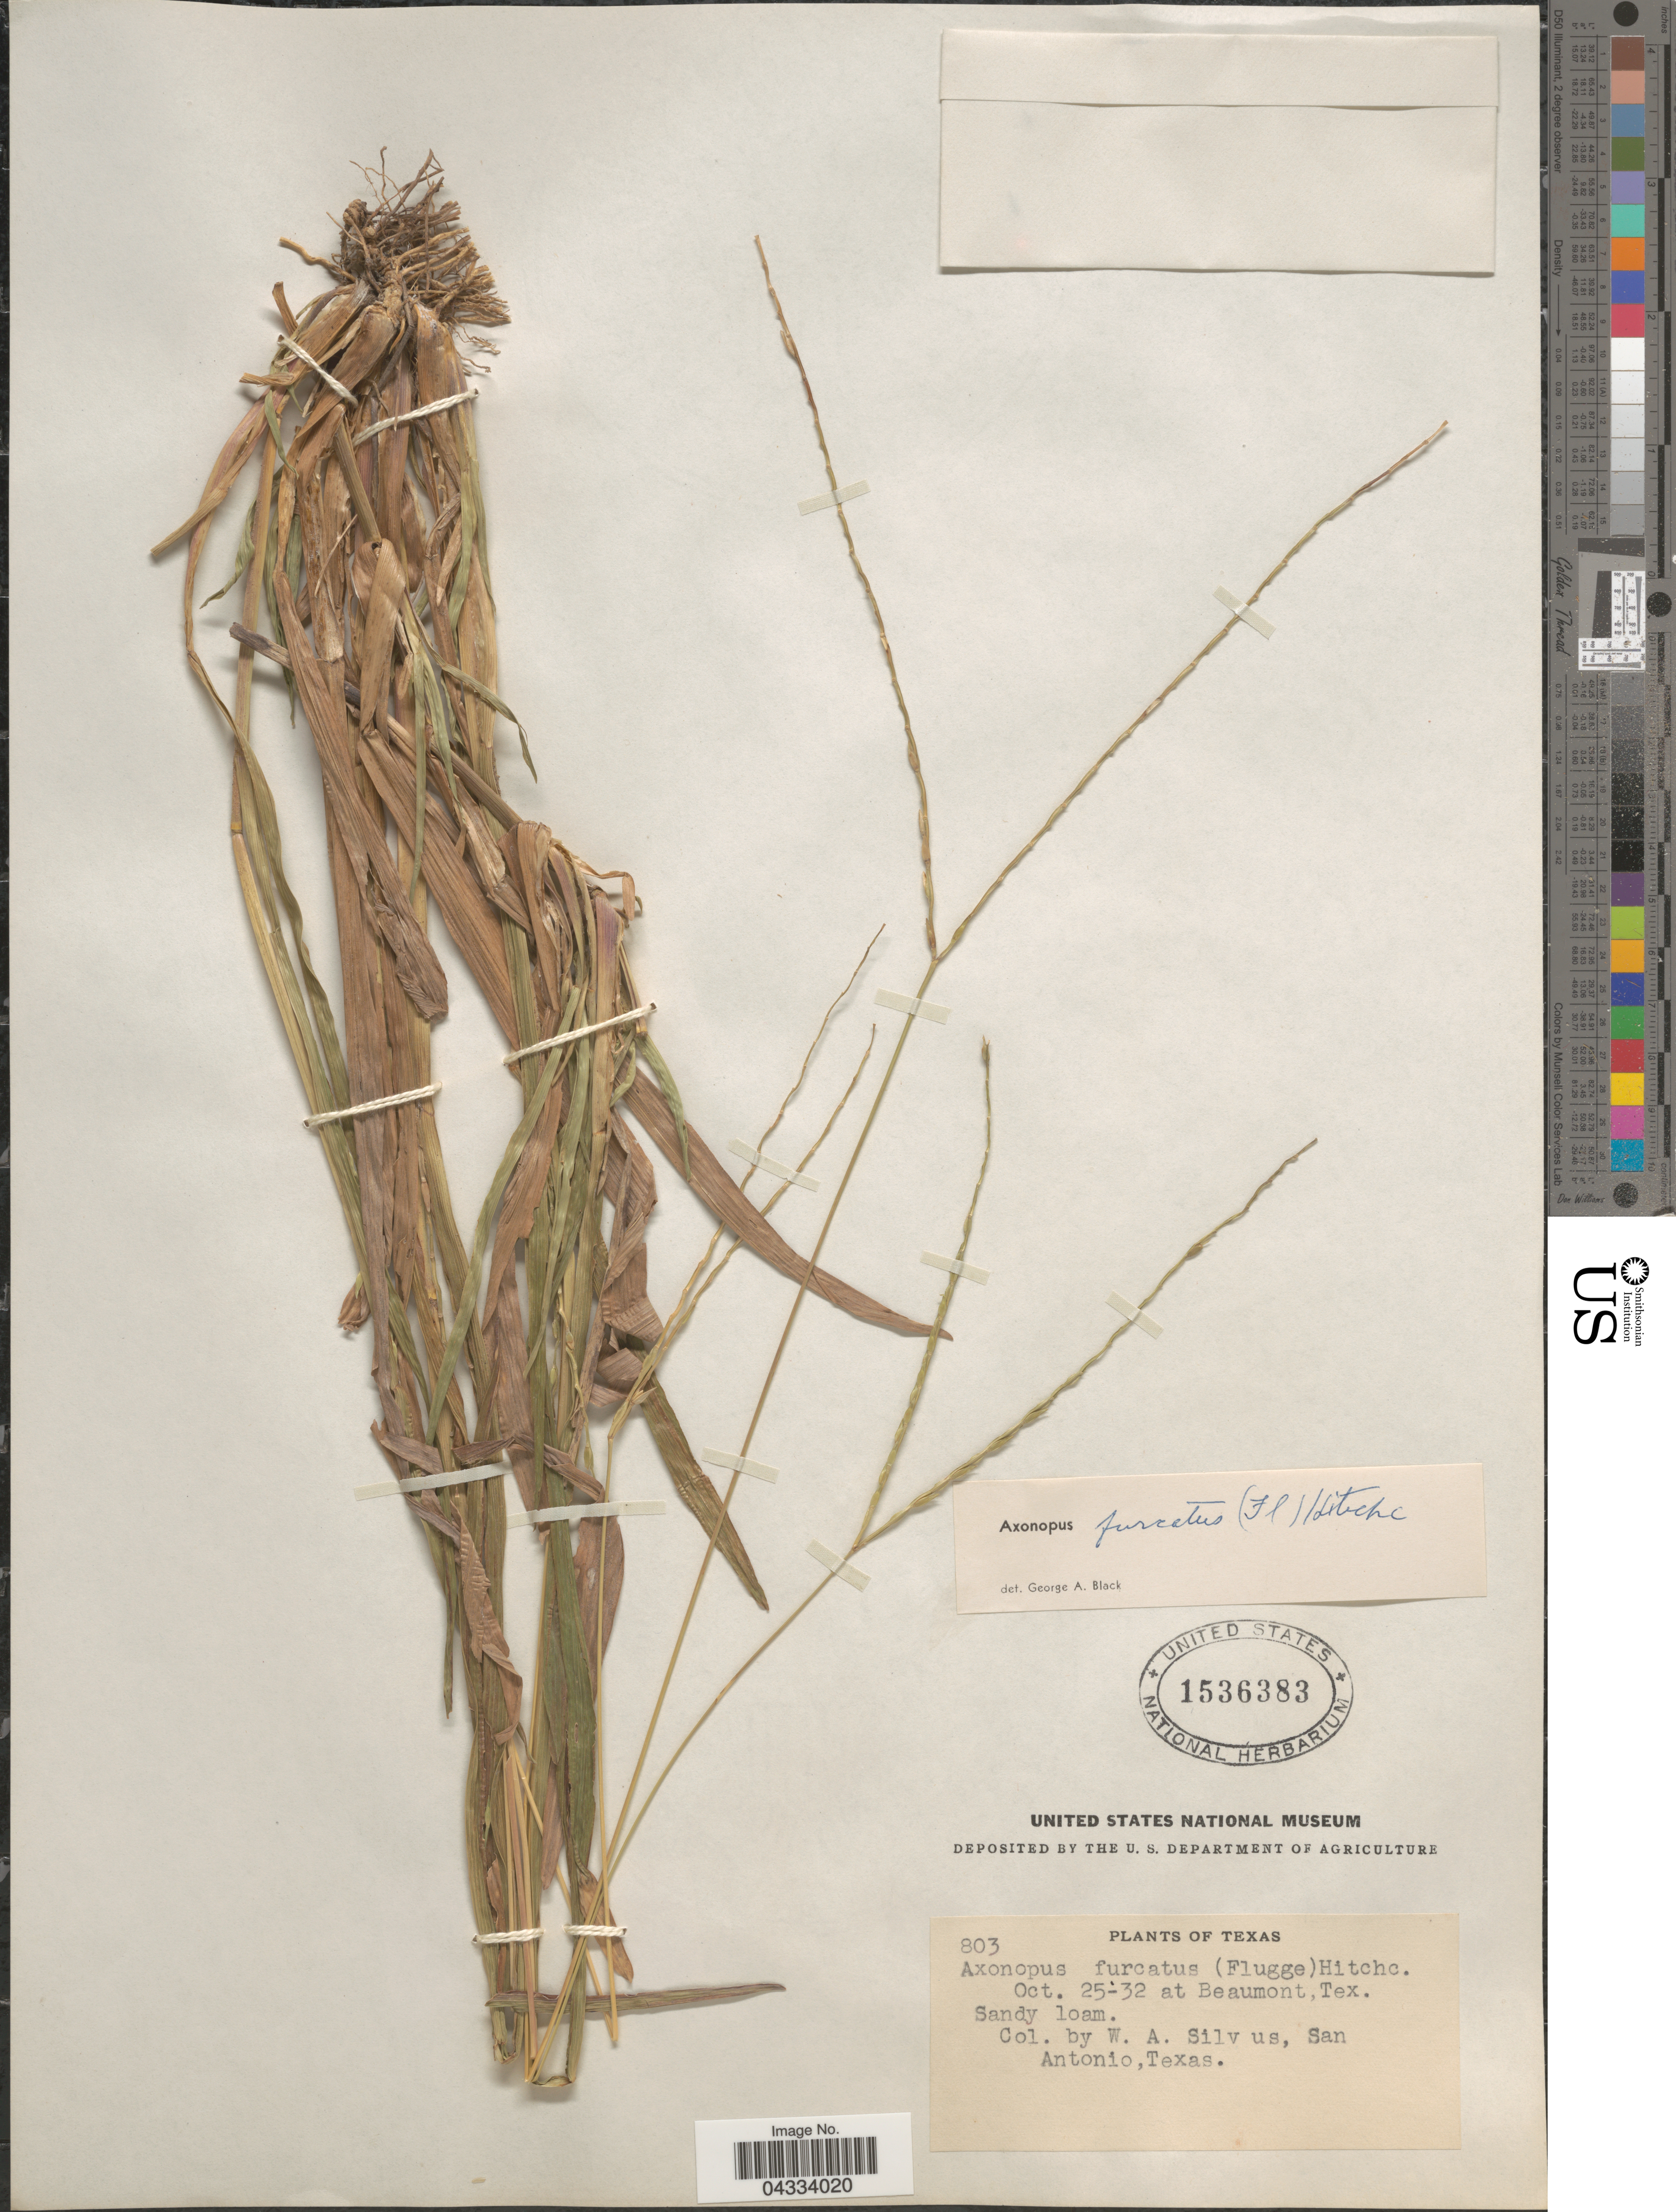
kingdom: Plantae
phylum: Tracheophyta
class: Liliopsida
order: Poales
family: Poaceae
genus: Axonopus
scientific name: Axonopus furcatus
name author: (Flüggé) Hitchc.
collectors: W. Silveus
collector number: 803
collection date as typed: Transcribed d/m/y: 25/10/32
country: United States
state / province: Texas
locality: At Beamont.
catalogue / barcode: US 1536383